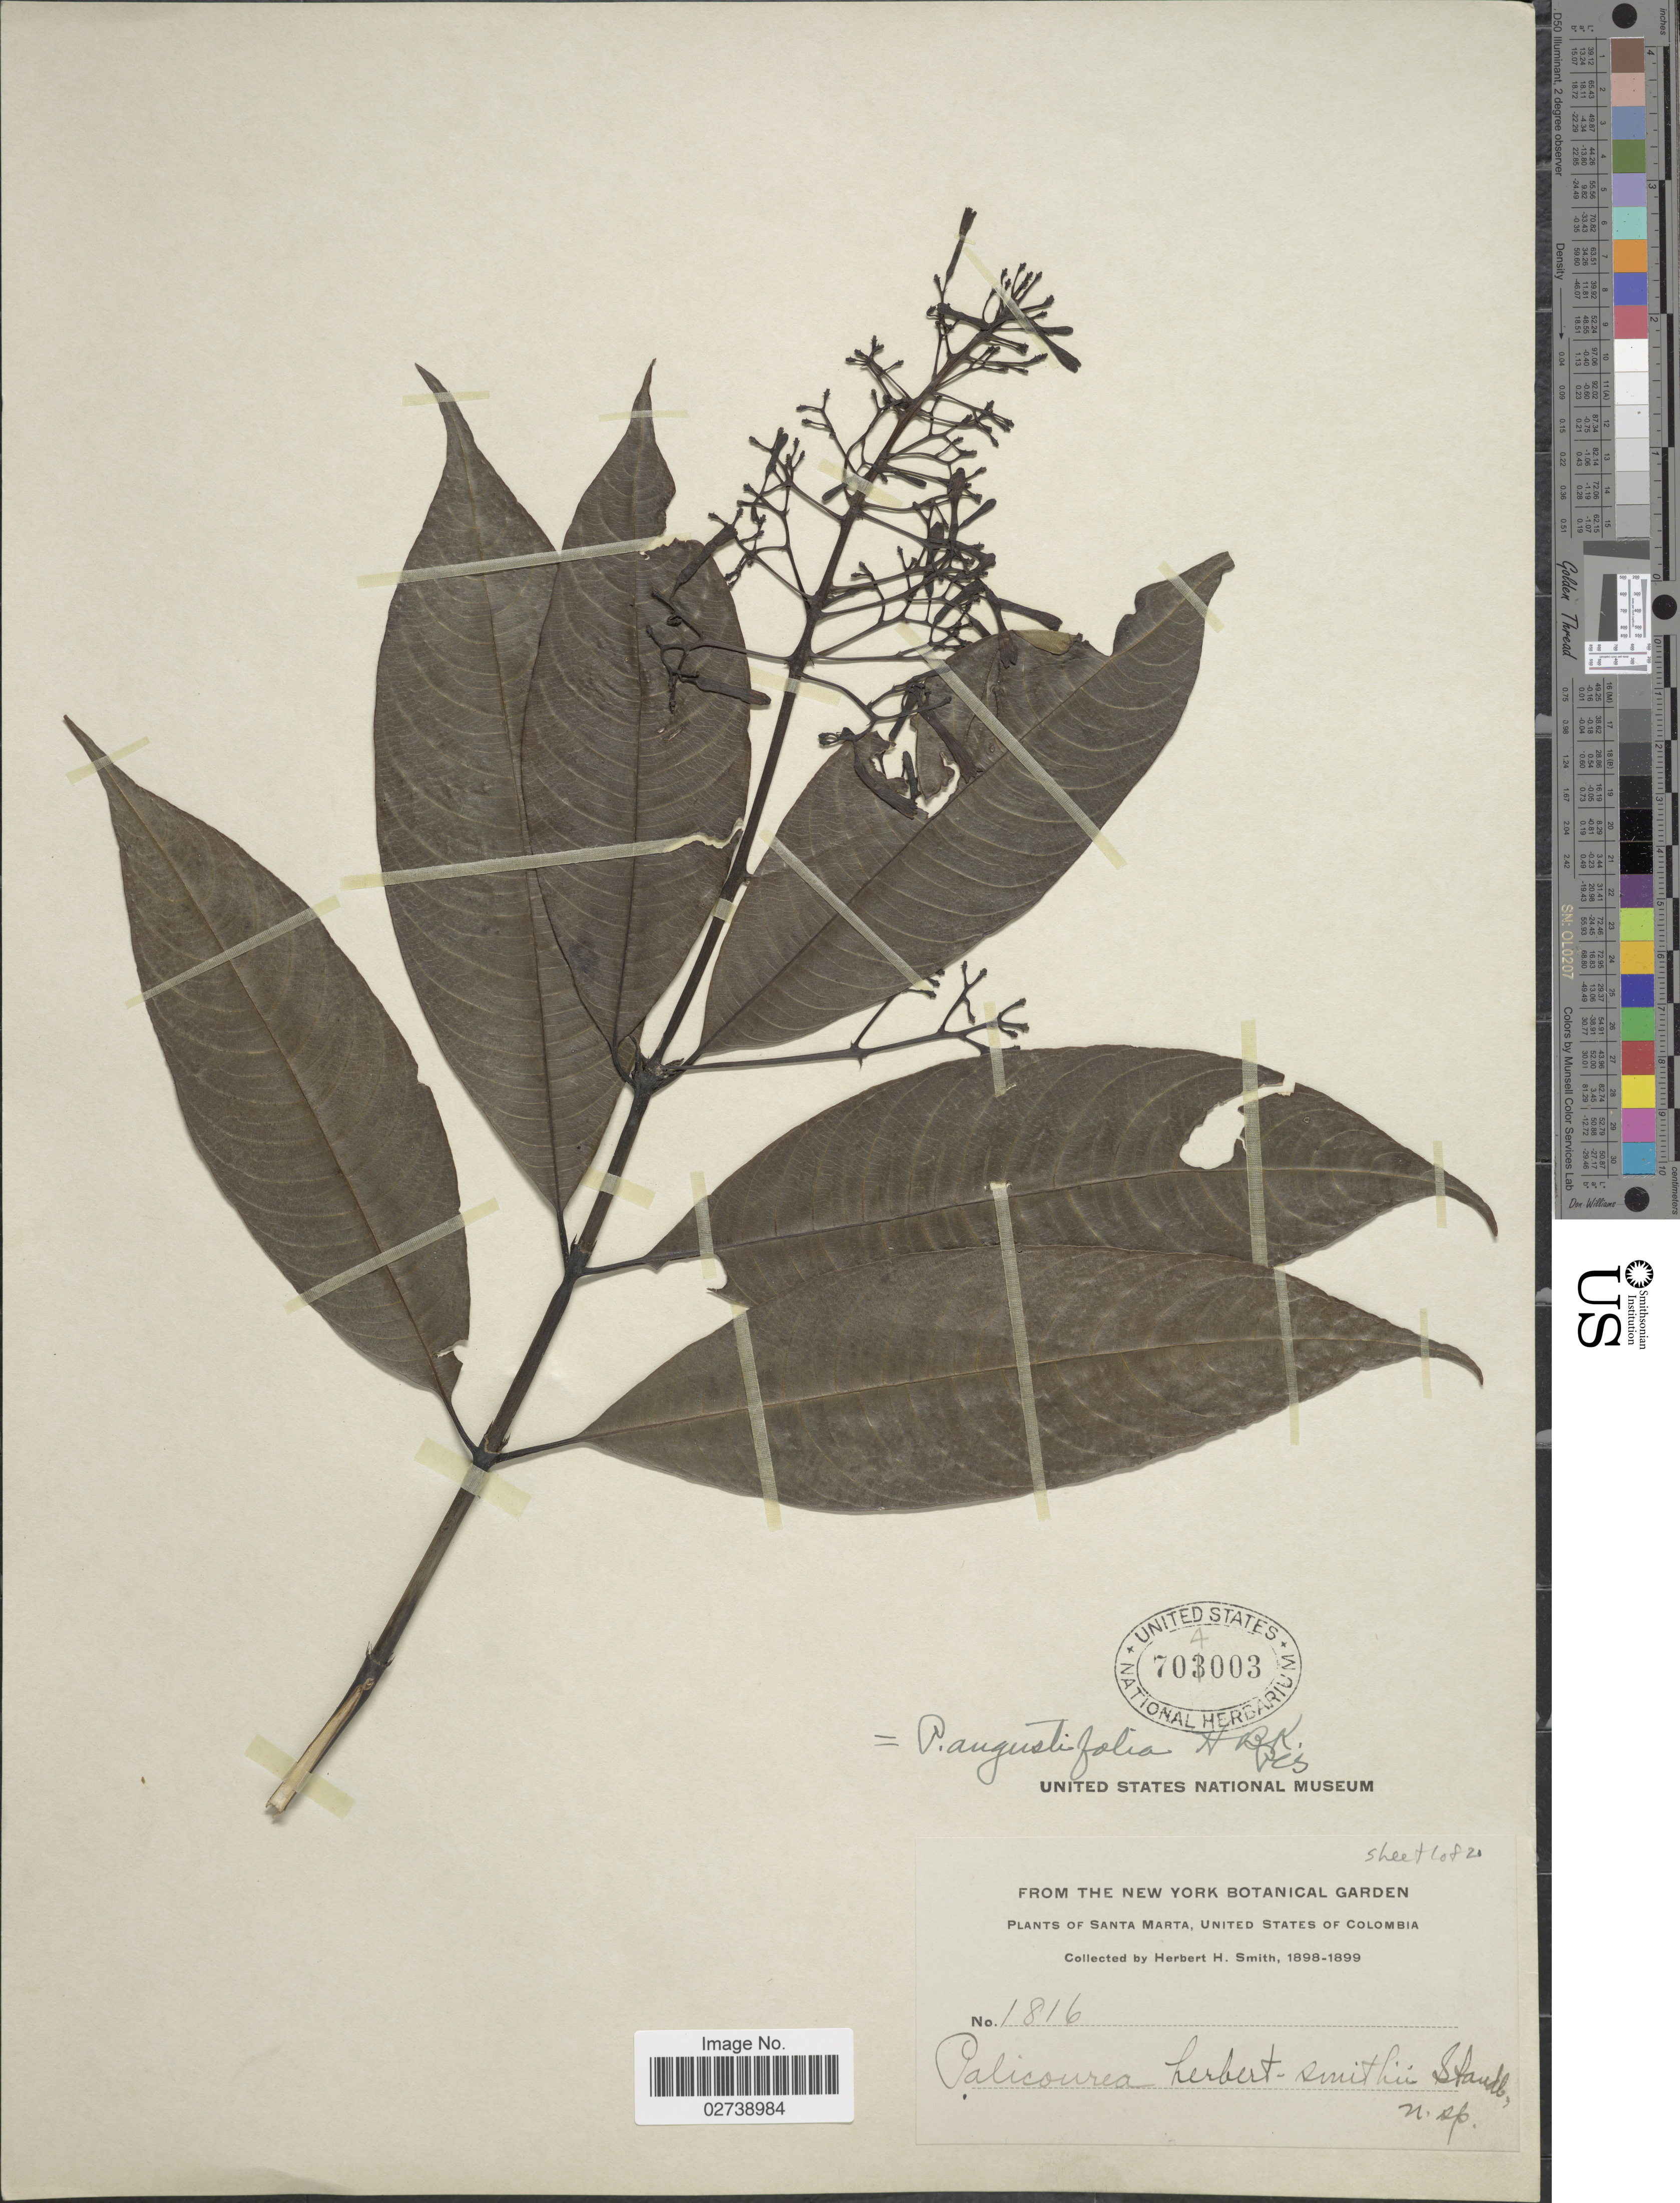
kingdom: Plantae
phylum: Tracheophyta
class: Magnoliopsida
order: Gentianales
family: Rubiaceae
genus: Palicourea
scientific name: Palicourea angustifolia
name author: Kunth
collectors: Herbert H. Smith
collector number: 1816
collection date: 1898/1899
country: Colombia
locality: Santa Marta, United States of Colombia.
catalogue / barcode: US 704003